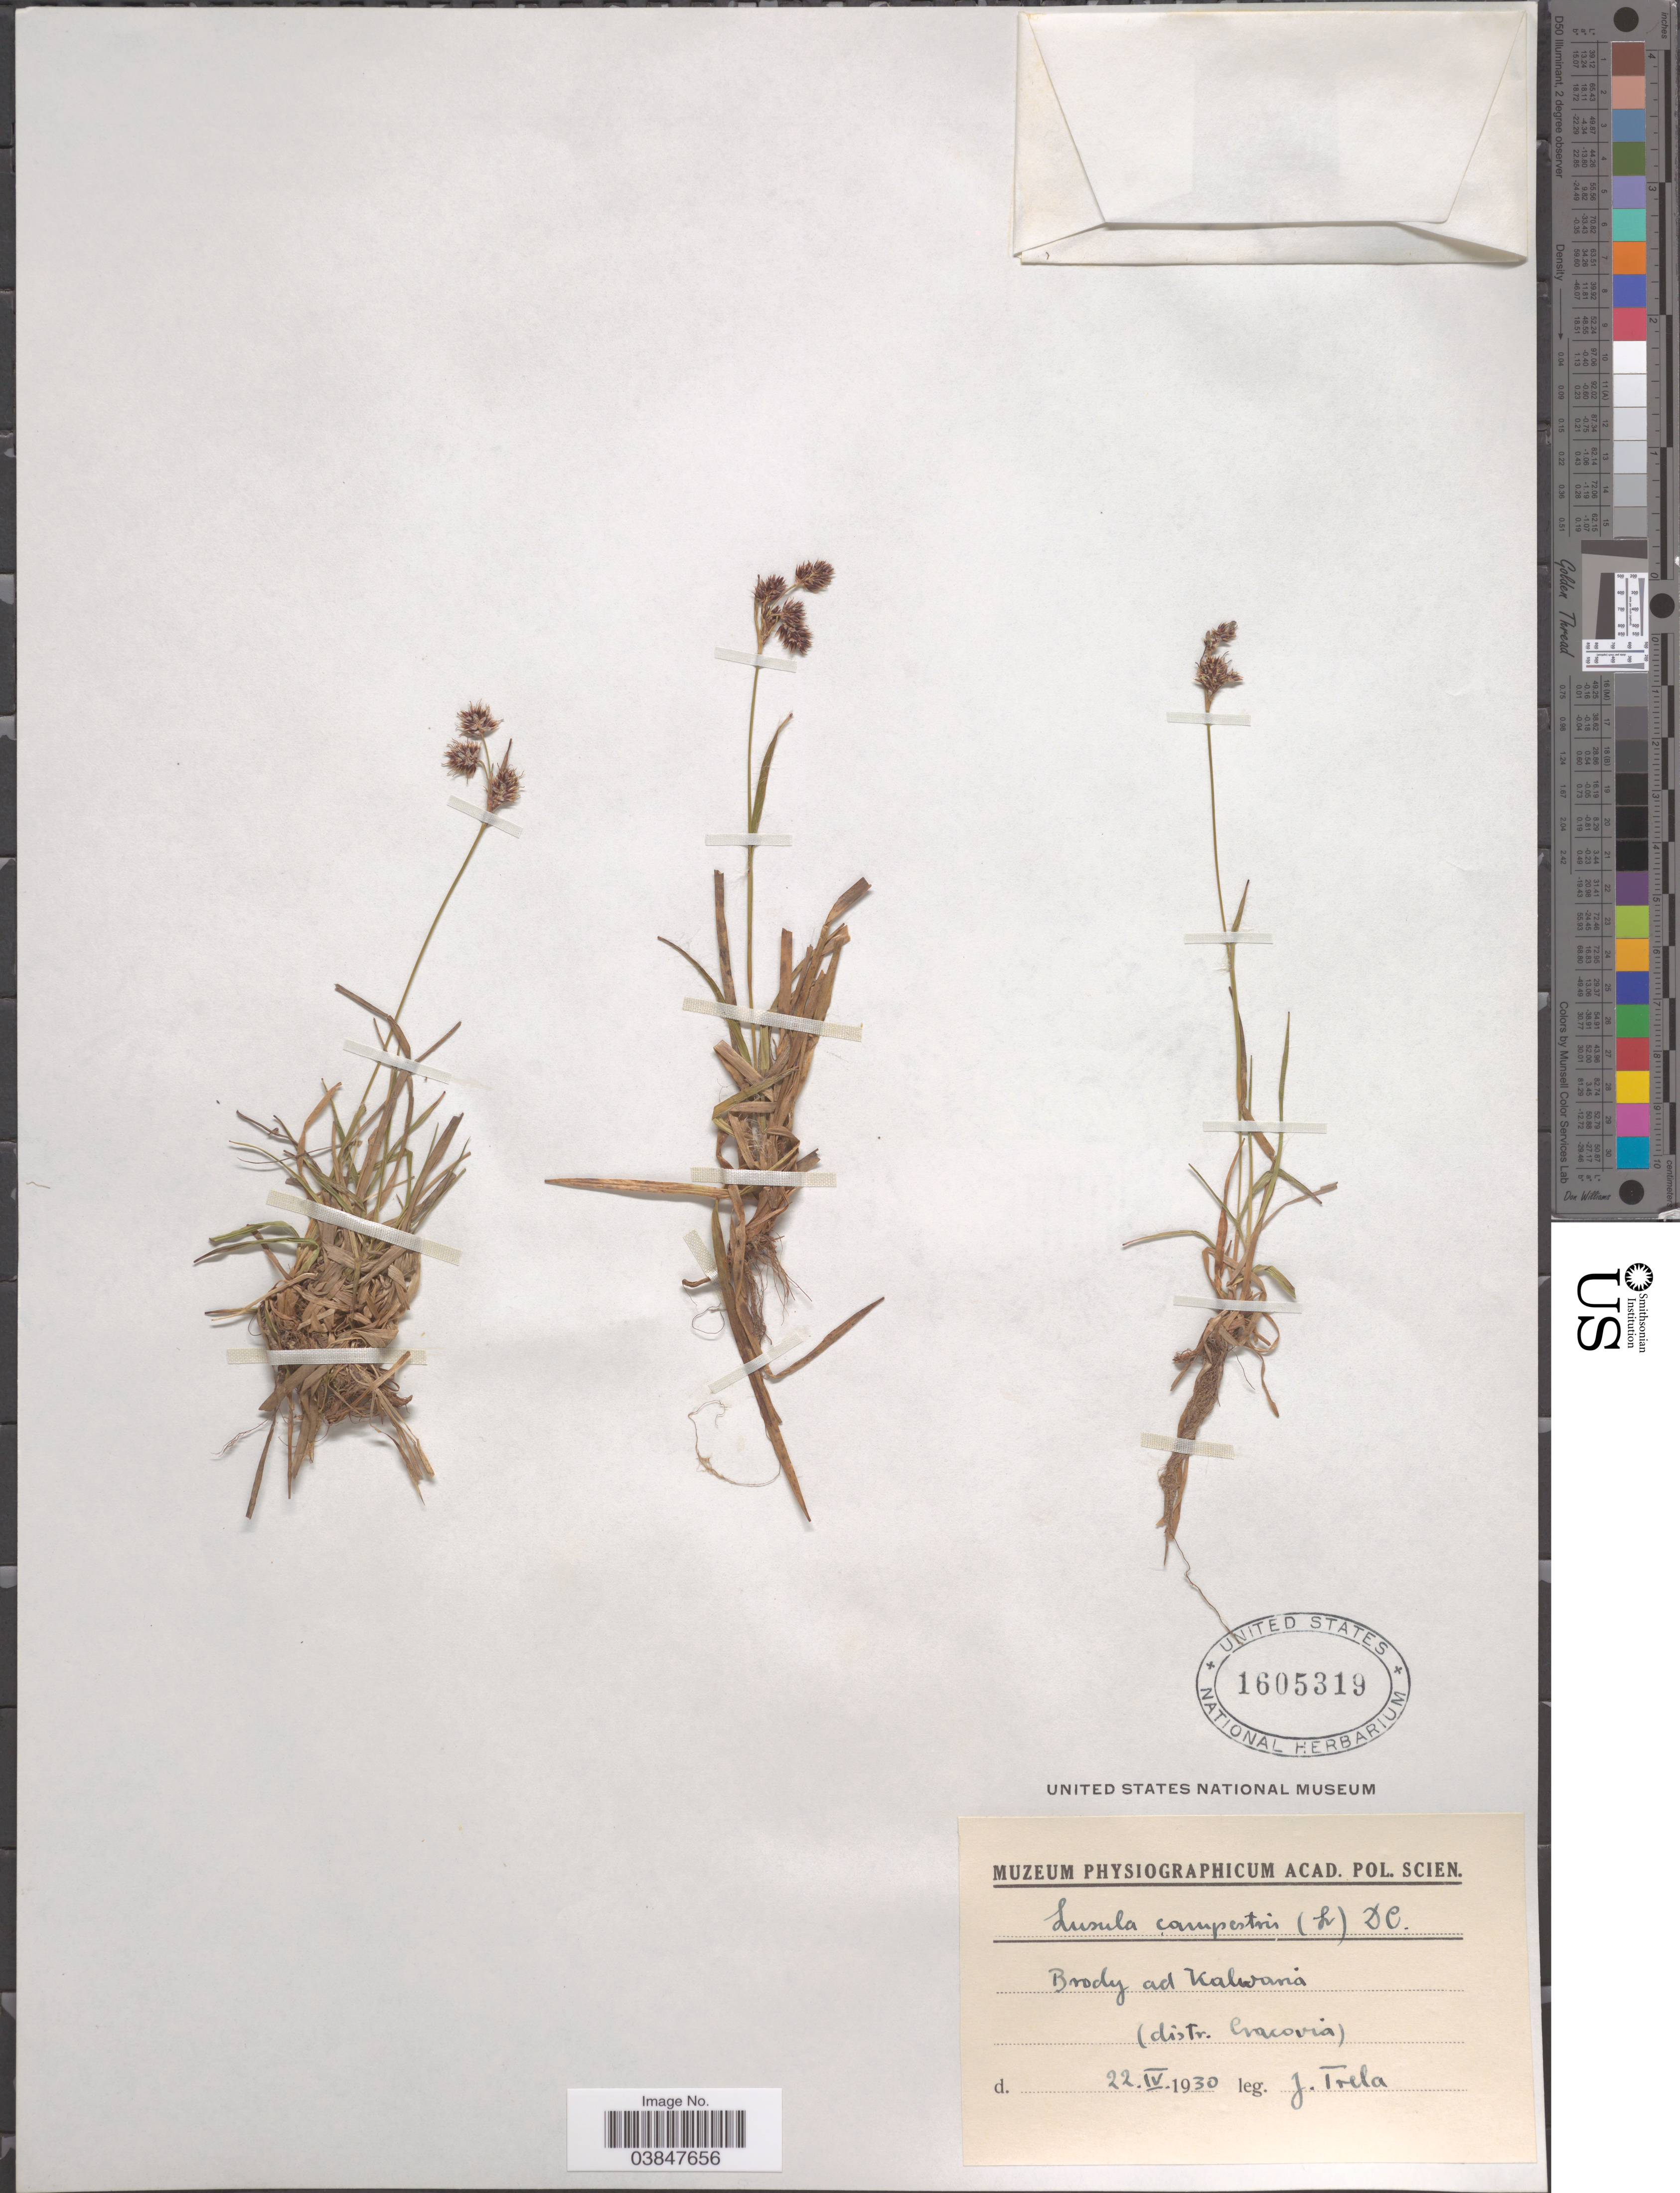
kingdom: Plantae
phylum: Tracheophyta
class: Liliopsida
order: Poales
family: Juncaceae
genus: Luzula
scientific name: Luzula campestris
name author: (L.) DC.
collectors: J. Trela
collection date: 1930-04-22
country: Poland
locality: Brody ad Kalwaria (distr. Cracovia).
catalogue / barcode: US 1605319